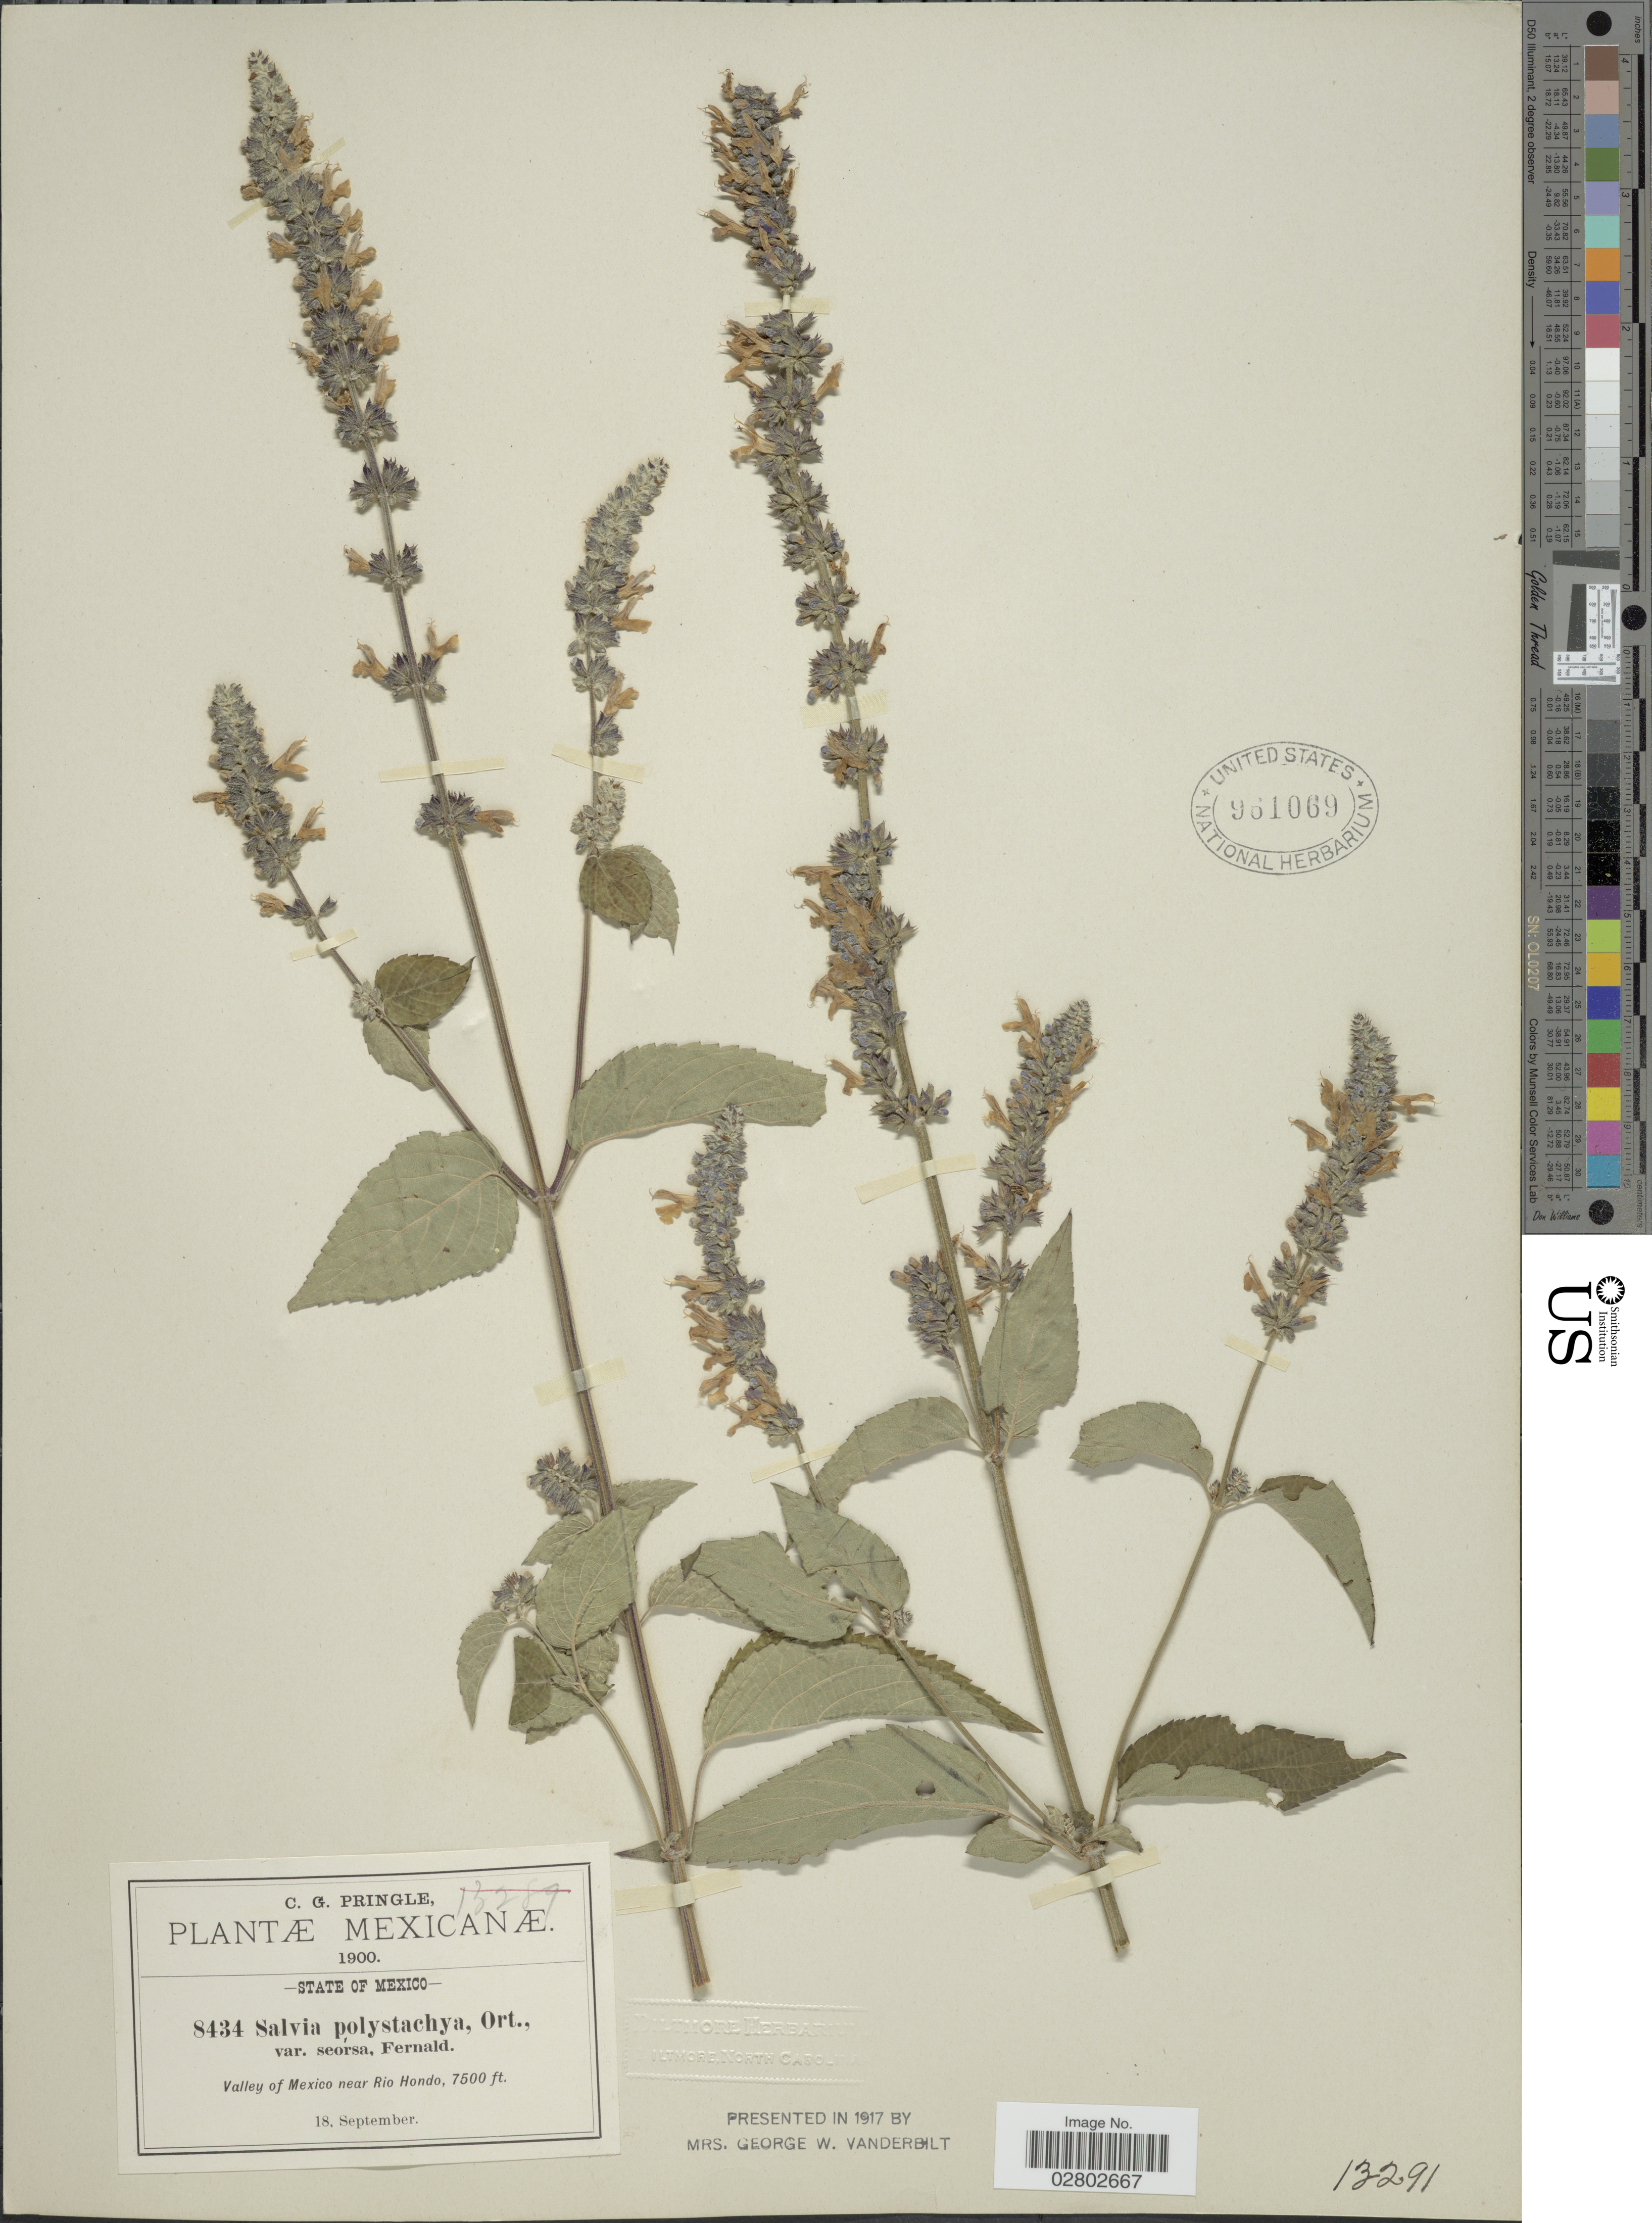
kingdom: Plantae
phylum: Tracheophyta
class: Magnoliopsida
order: Lamiales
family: Lamiaceae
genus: Salvia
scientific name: Salvia polystachya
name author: Cav.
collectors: C. G. Pringle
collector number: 8434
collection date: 1900-09-18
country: Mexico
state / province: México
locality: Valley of Mexico near Rio Hondo.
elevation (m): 2286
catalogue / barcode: US 961069